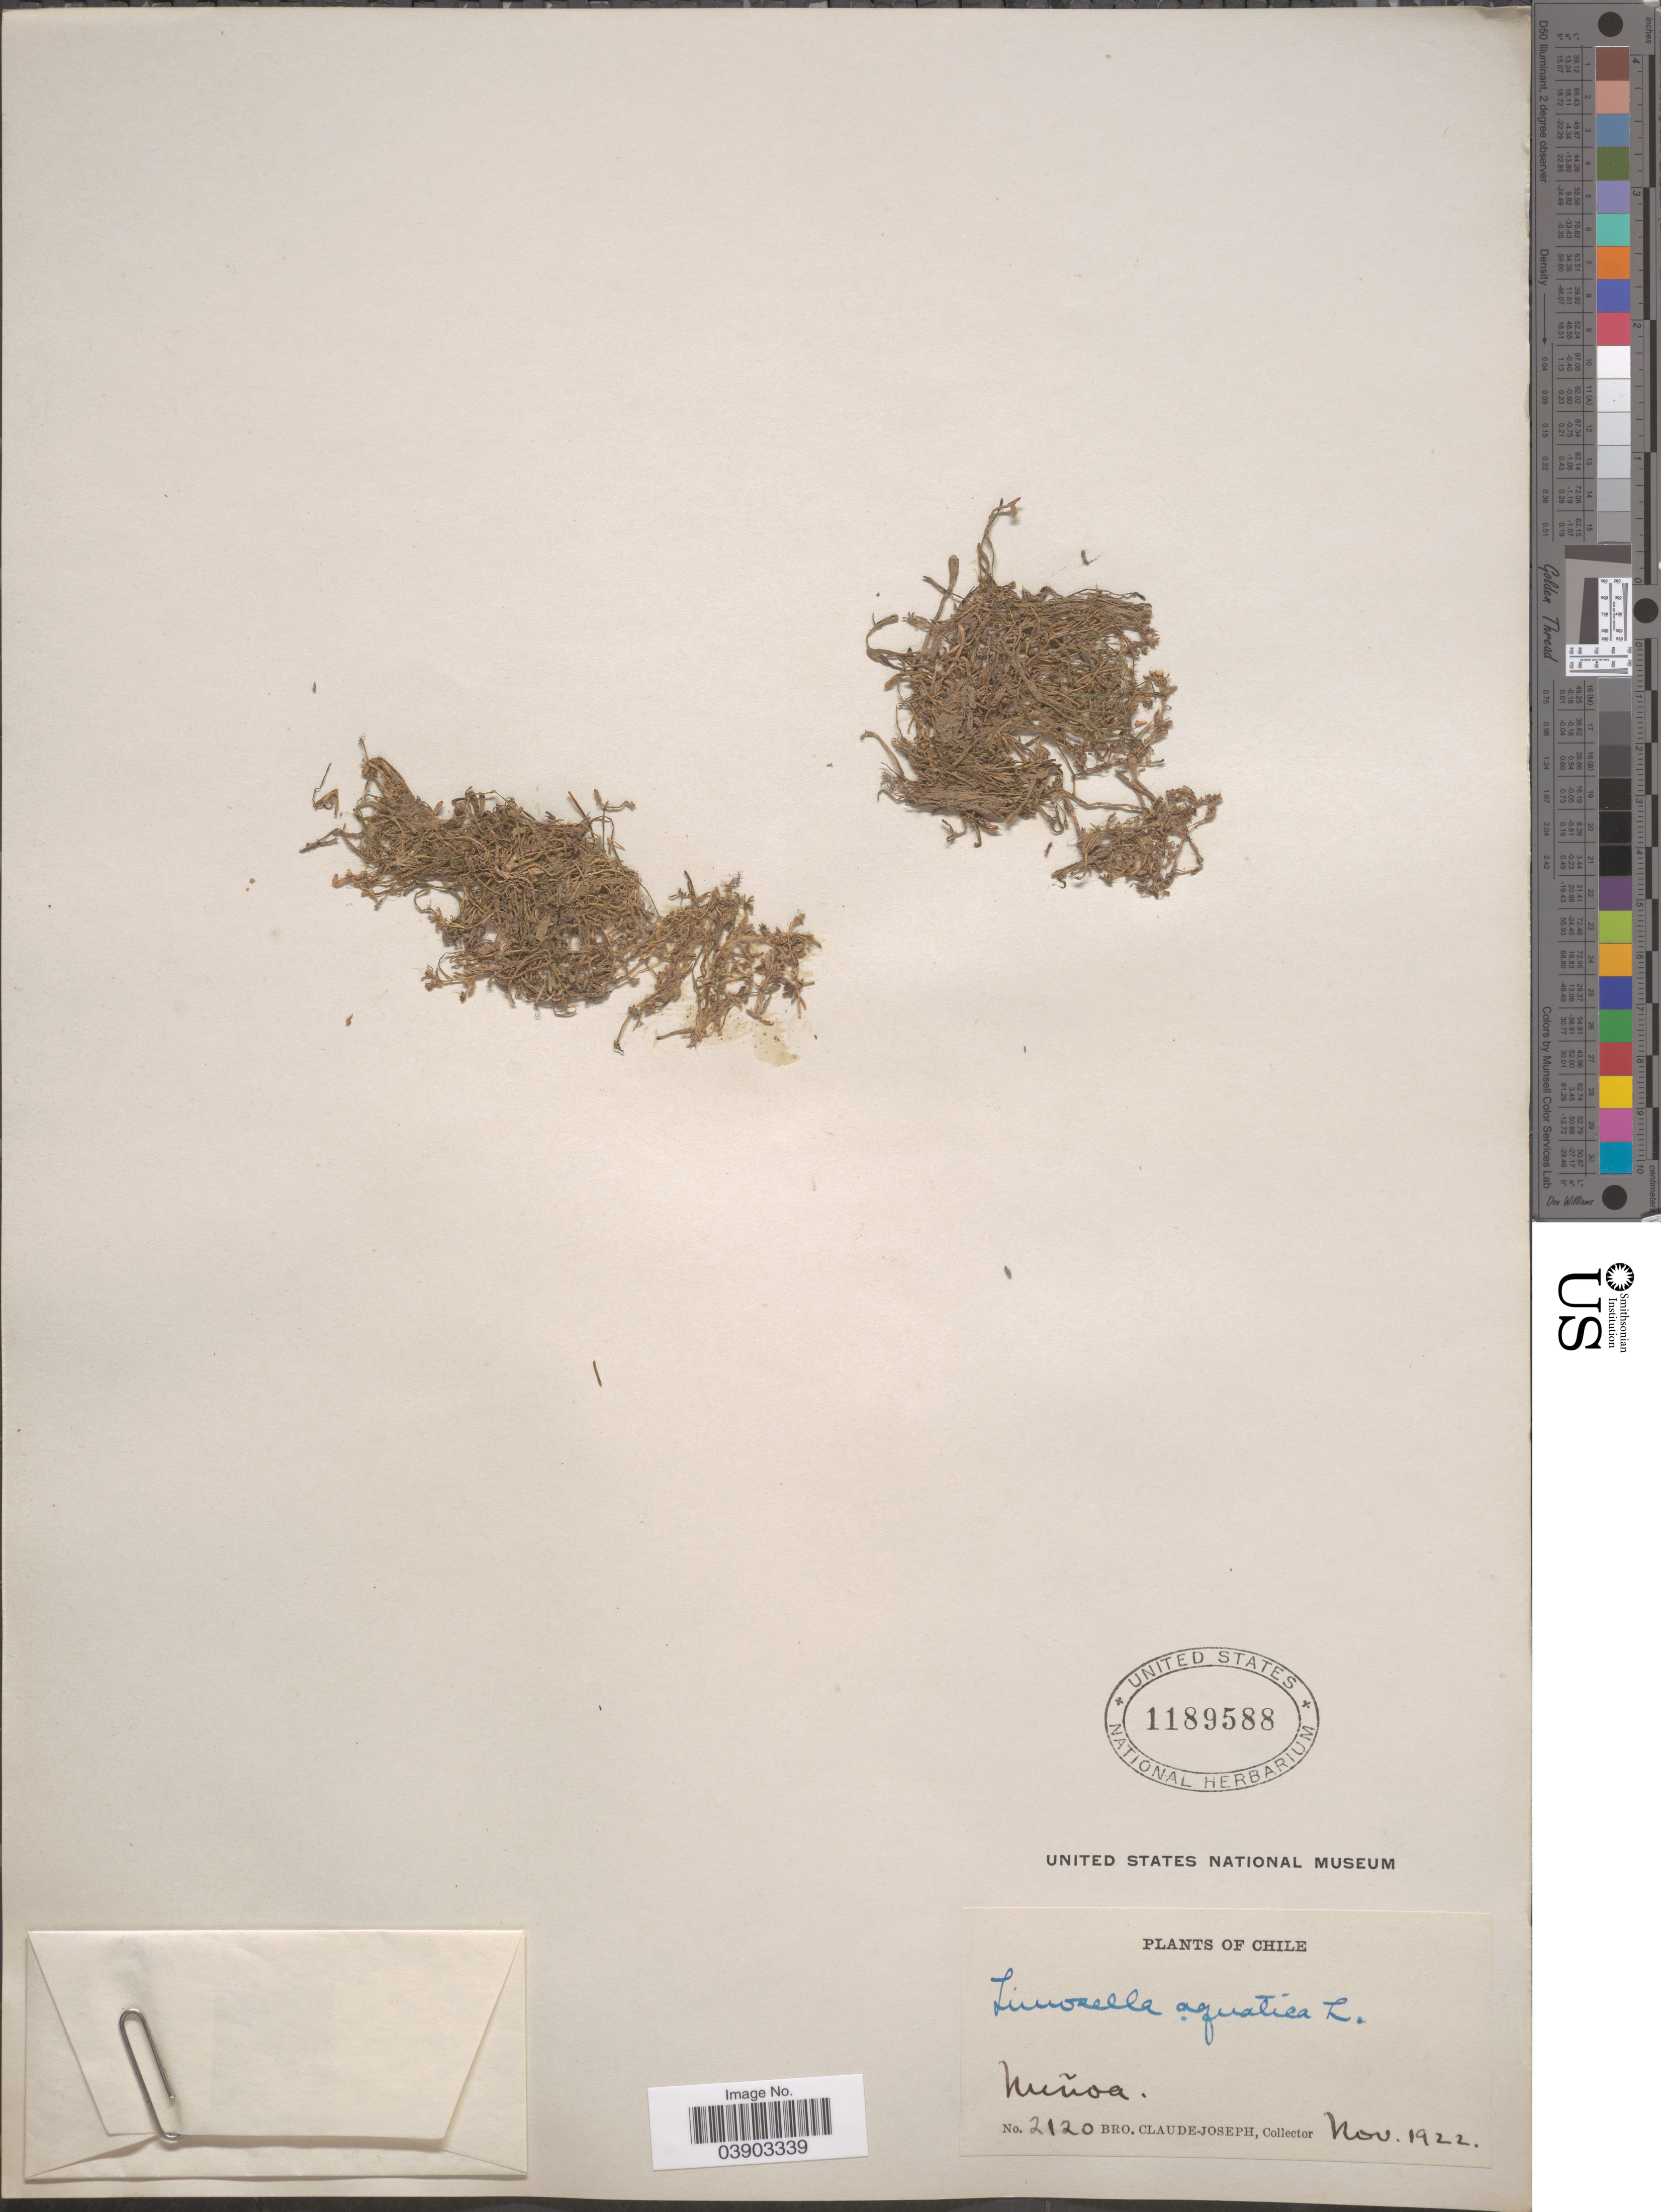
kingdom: Plantae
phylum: Tracheophyta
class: Magnoliopsida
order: Lamiales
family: Scrophulariaceae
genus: Limosella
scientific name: Limosella aquatica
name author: L.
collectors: Bro. Claude-Joseph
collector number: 2120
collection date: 1922-11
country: Chile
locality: Nuñoa.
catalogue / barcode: US 1189588